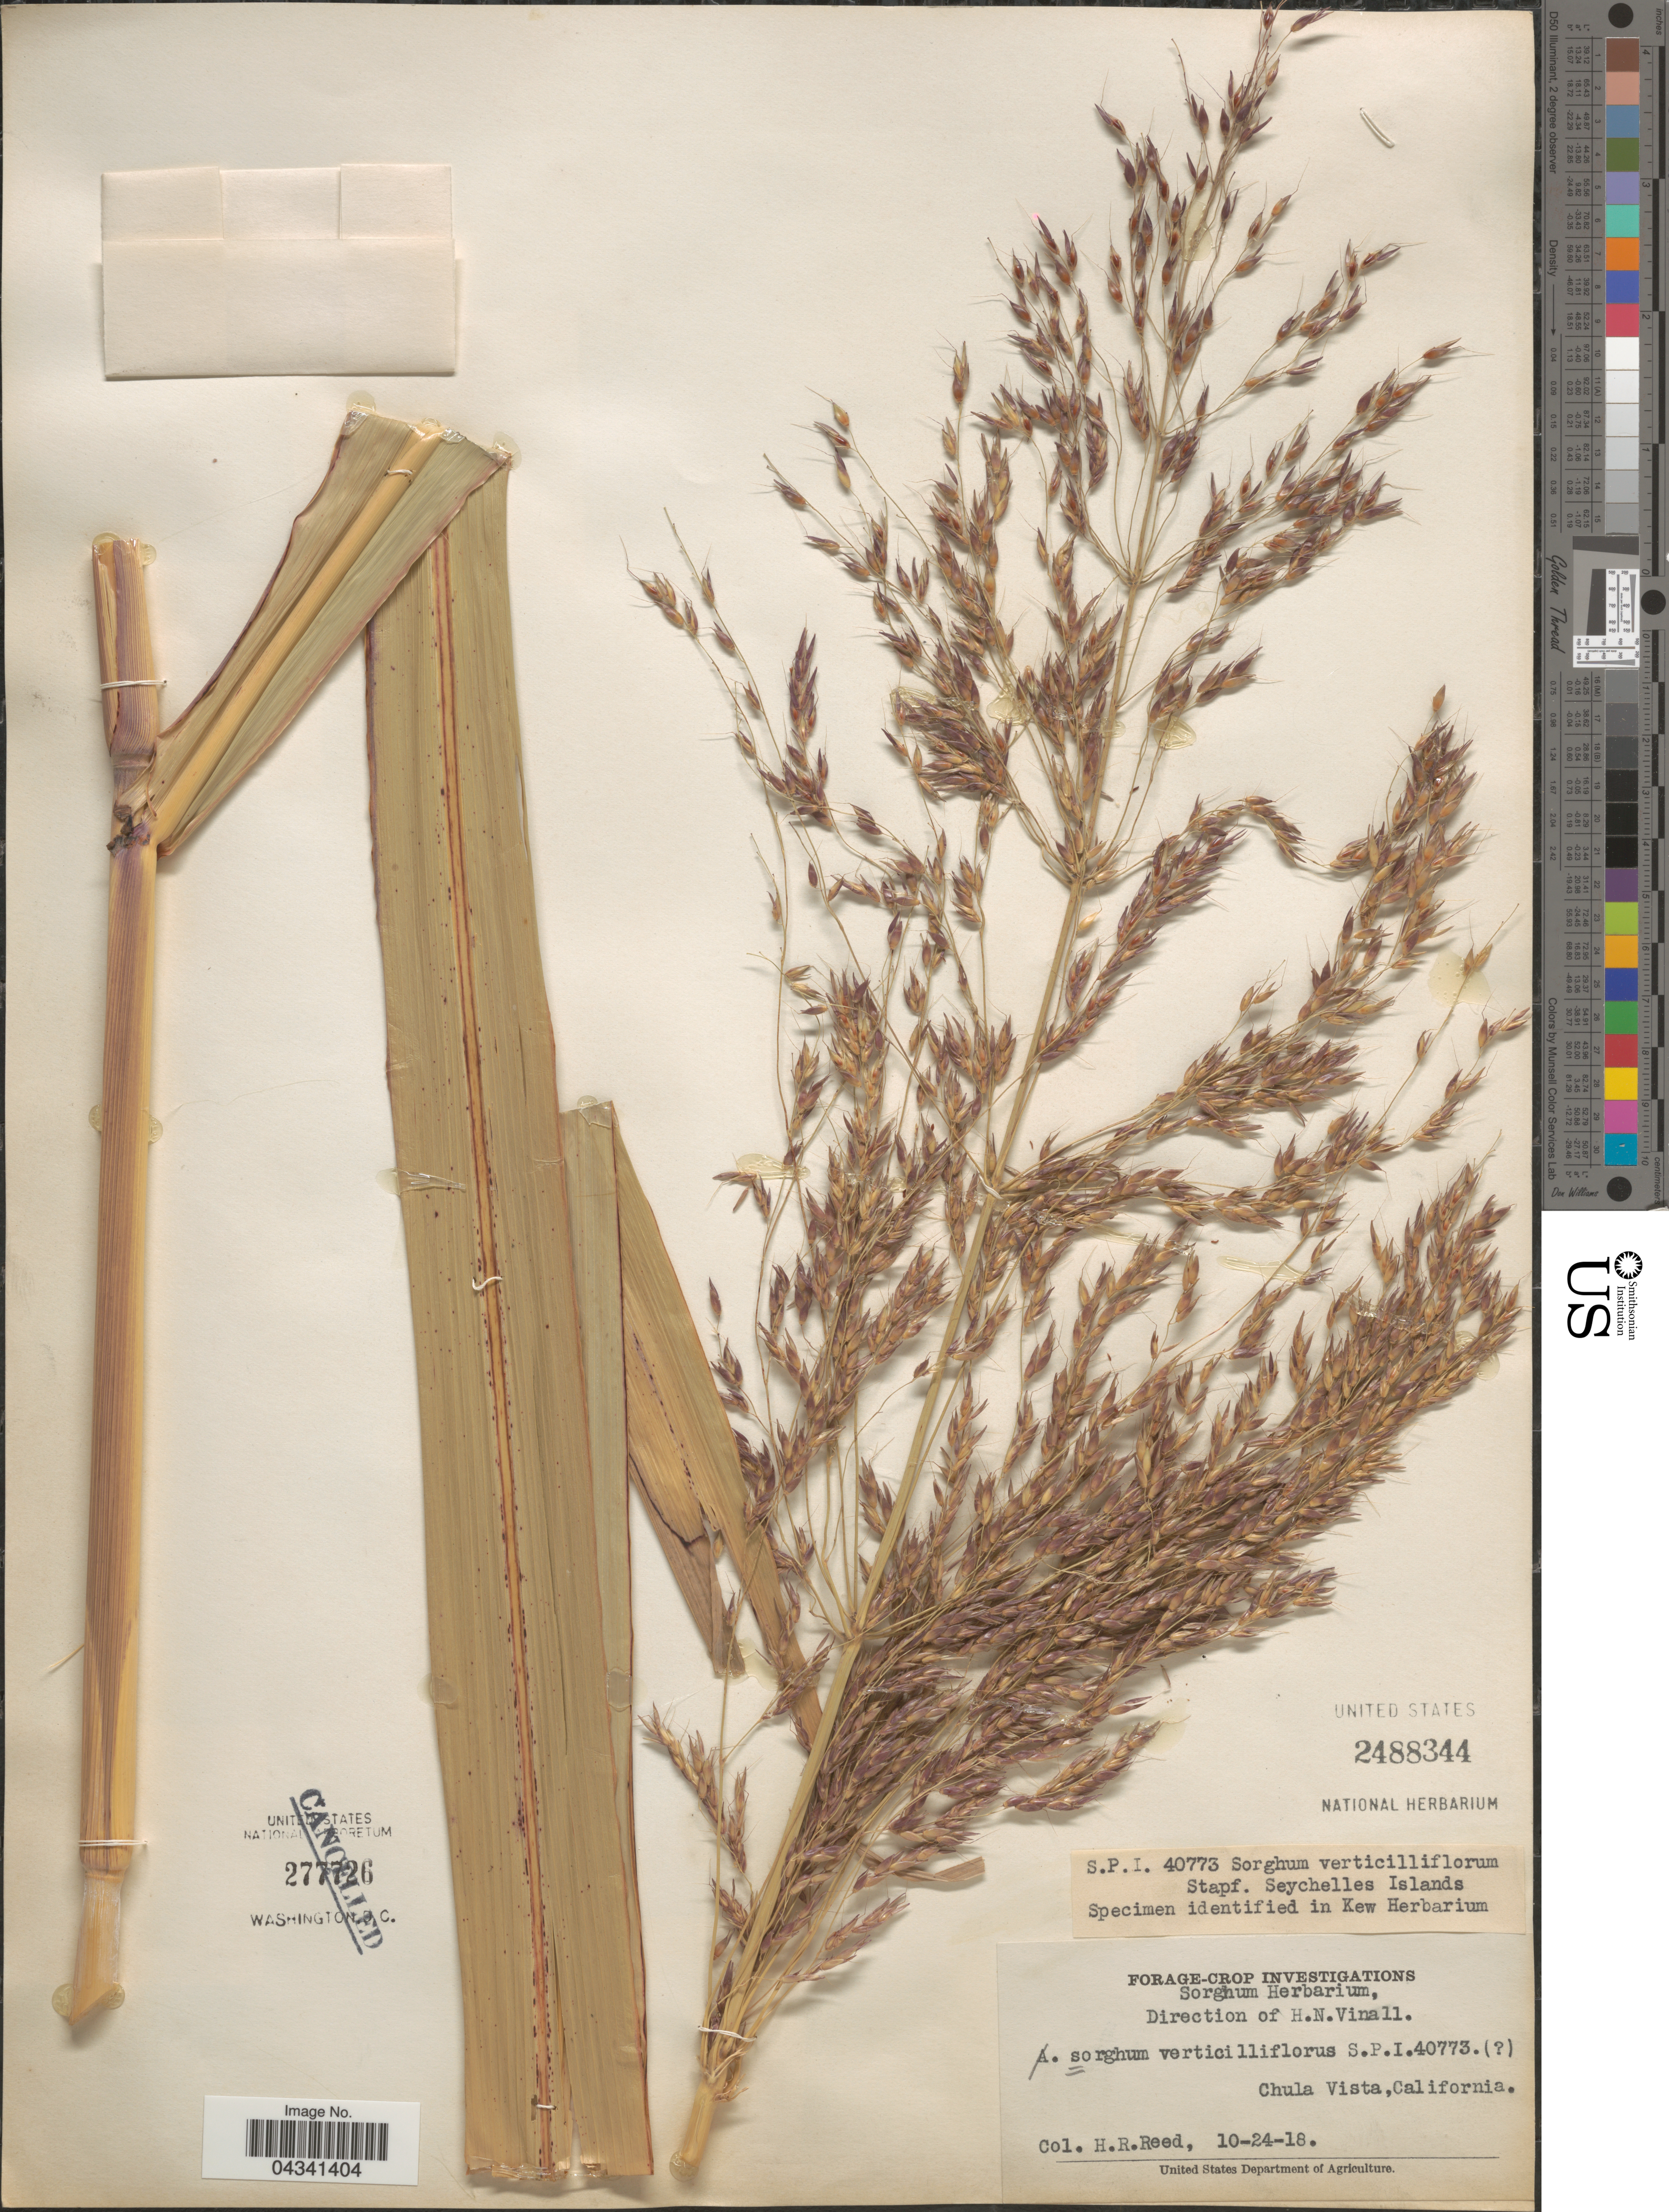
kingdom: Plantae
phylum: Tracheophyta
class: Liliopsida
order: Poales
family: Poaceae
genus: Sorghum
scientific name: Sorghum arundinaceum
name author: (Desv.) Stapf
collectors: H. Reed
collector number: S.P.I. 40773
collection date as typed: Transcribed d/m/y: 24/10/18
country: Seychelles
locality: Seychelles Islands.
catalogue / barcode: US 2488344